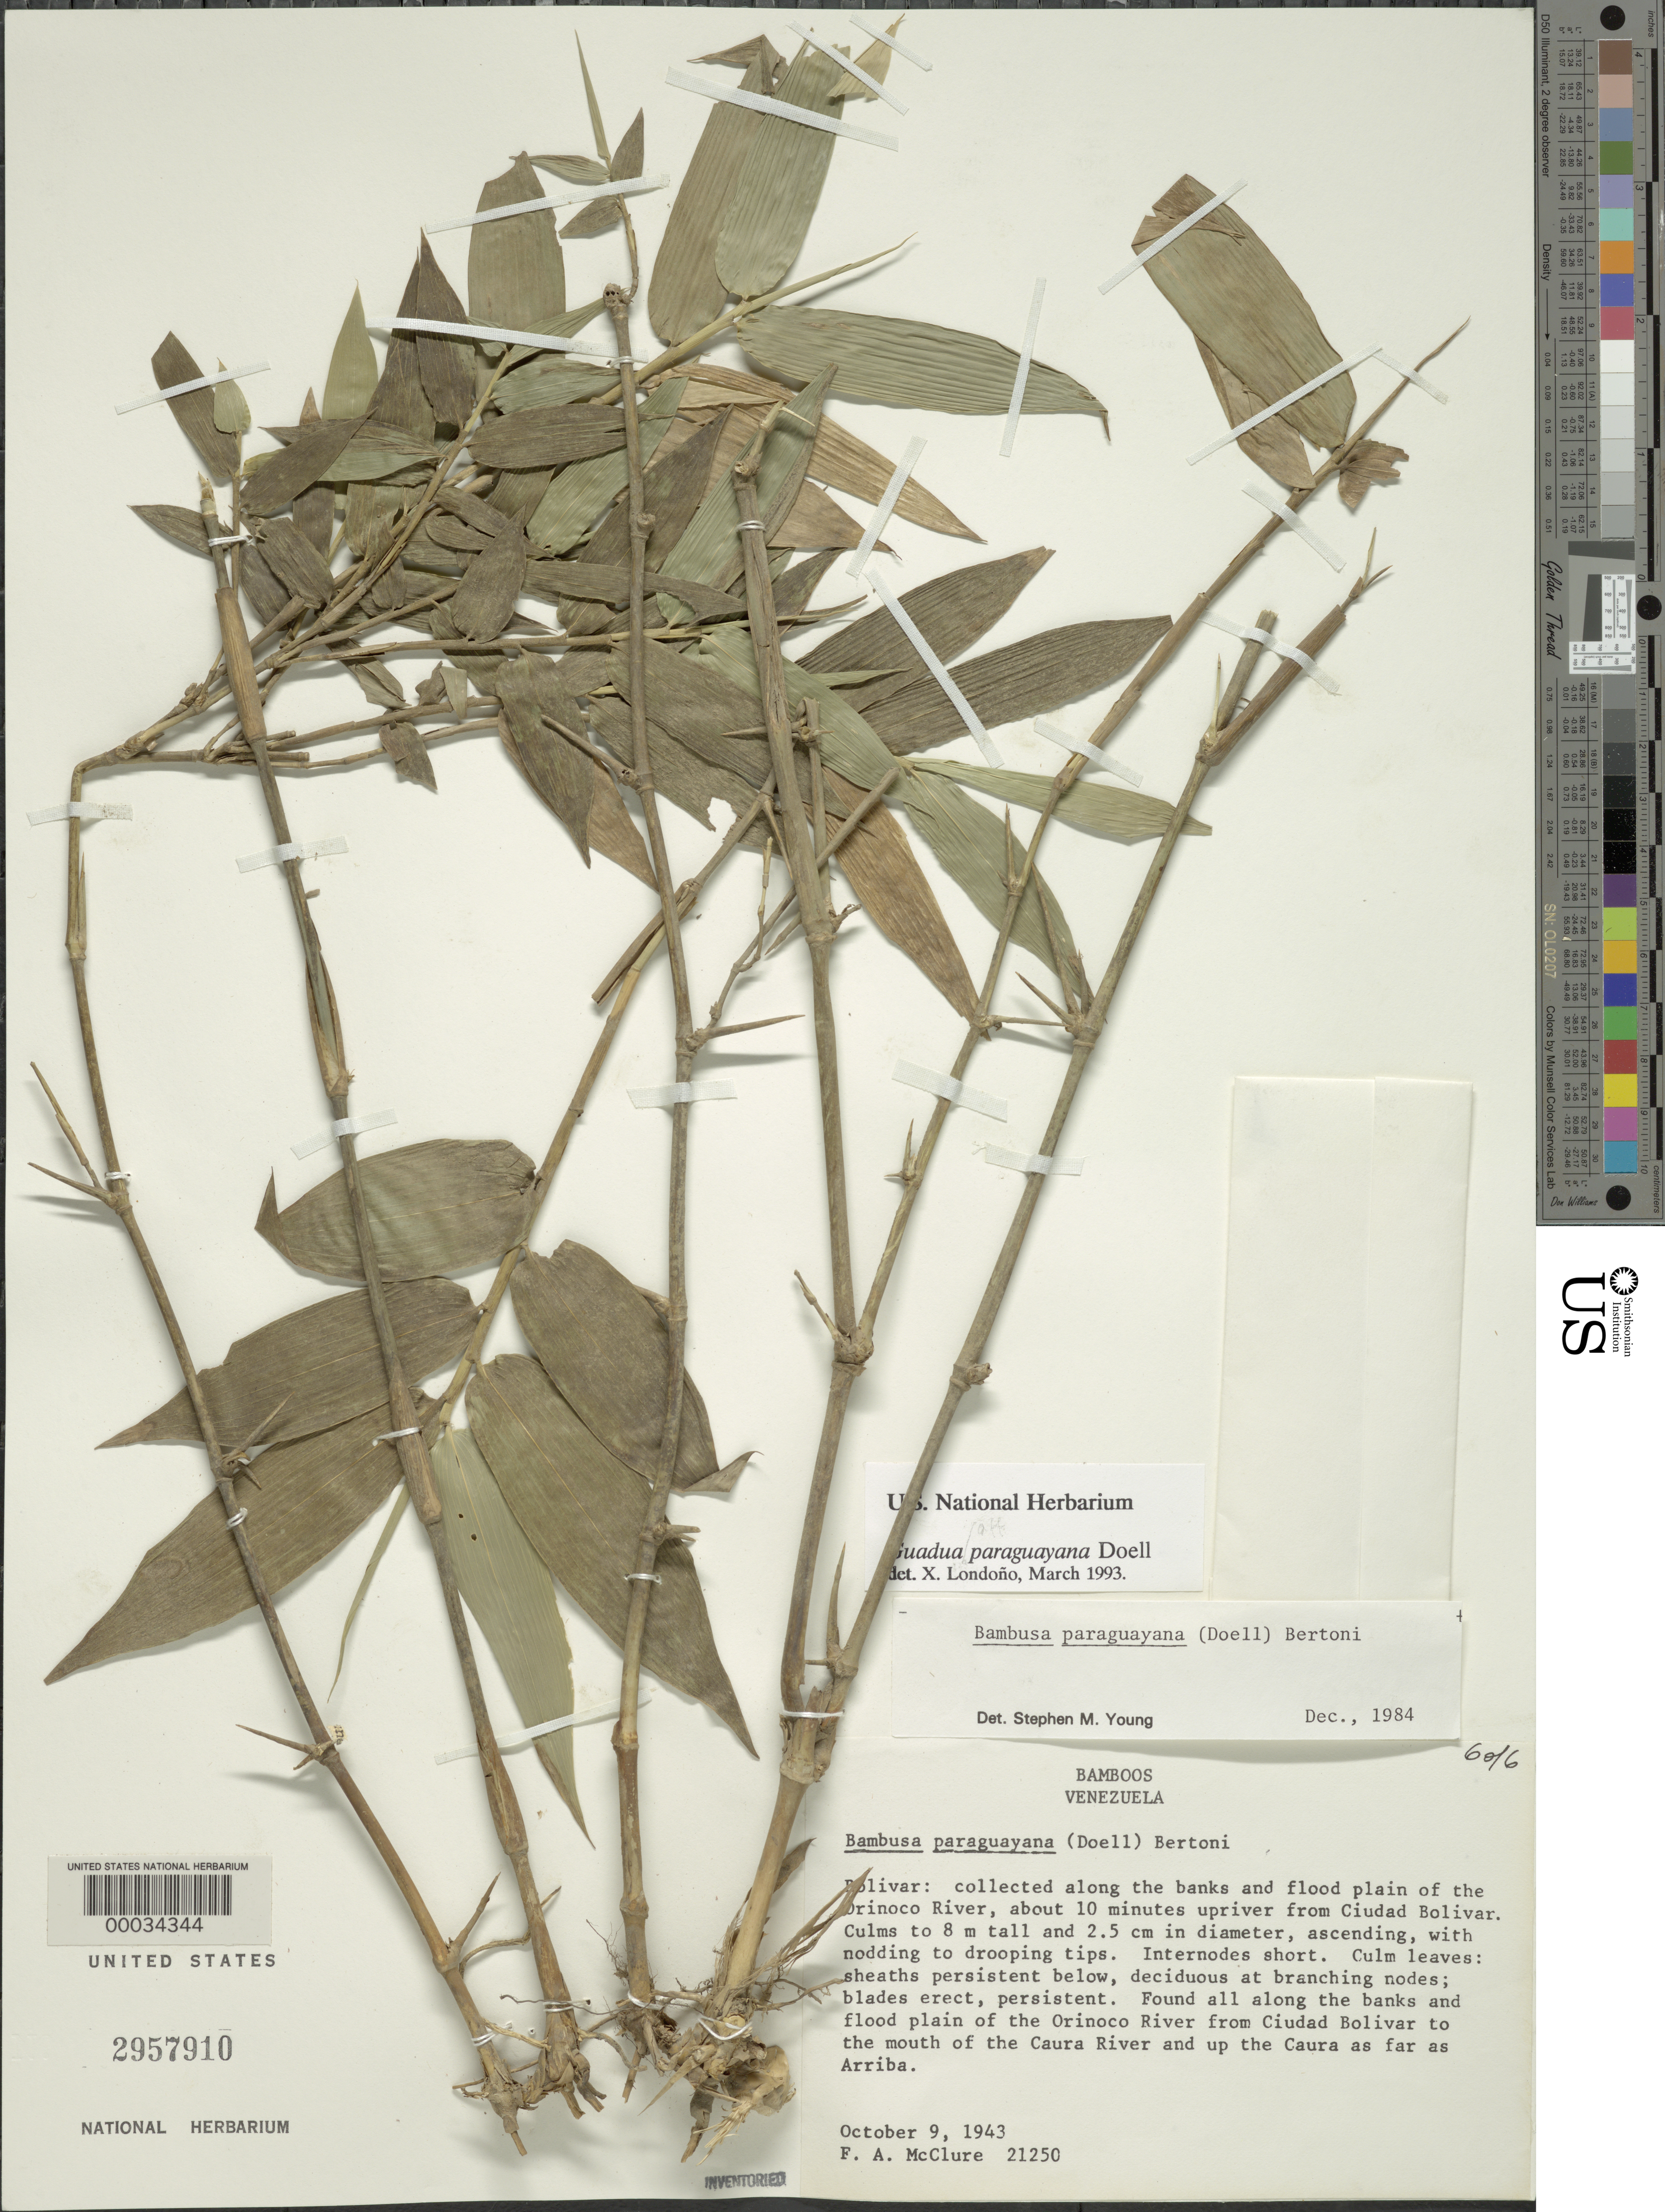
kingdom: Plantae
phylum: Tracheophyta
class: Liliopsida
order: Poales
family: Poaceae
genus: Guadua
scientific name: Guadua paraguayana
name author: Döll in Mart.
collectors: F. A. McClure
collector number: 21250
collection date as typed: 09 Oct 1943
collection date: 1943-10-09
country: Venezuela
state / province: Bolivar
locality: Orinoco river, ciudad bolivar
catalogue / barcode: US 2957910